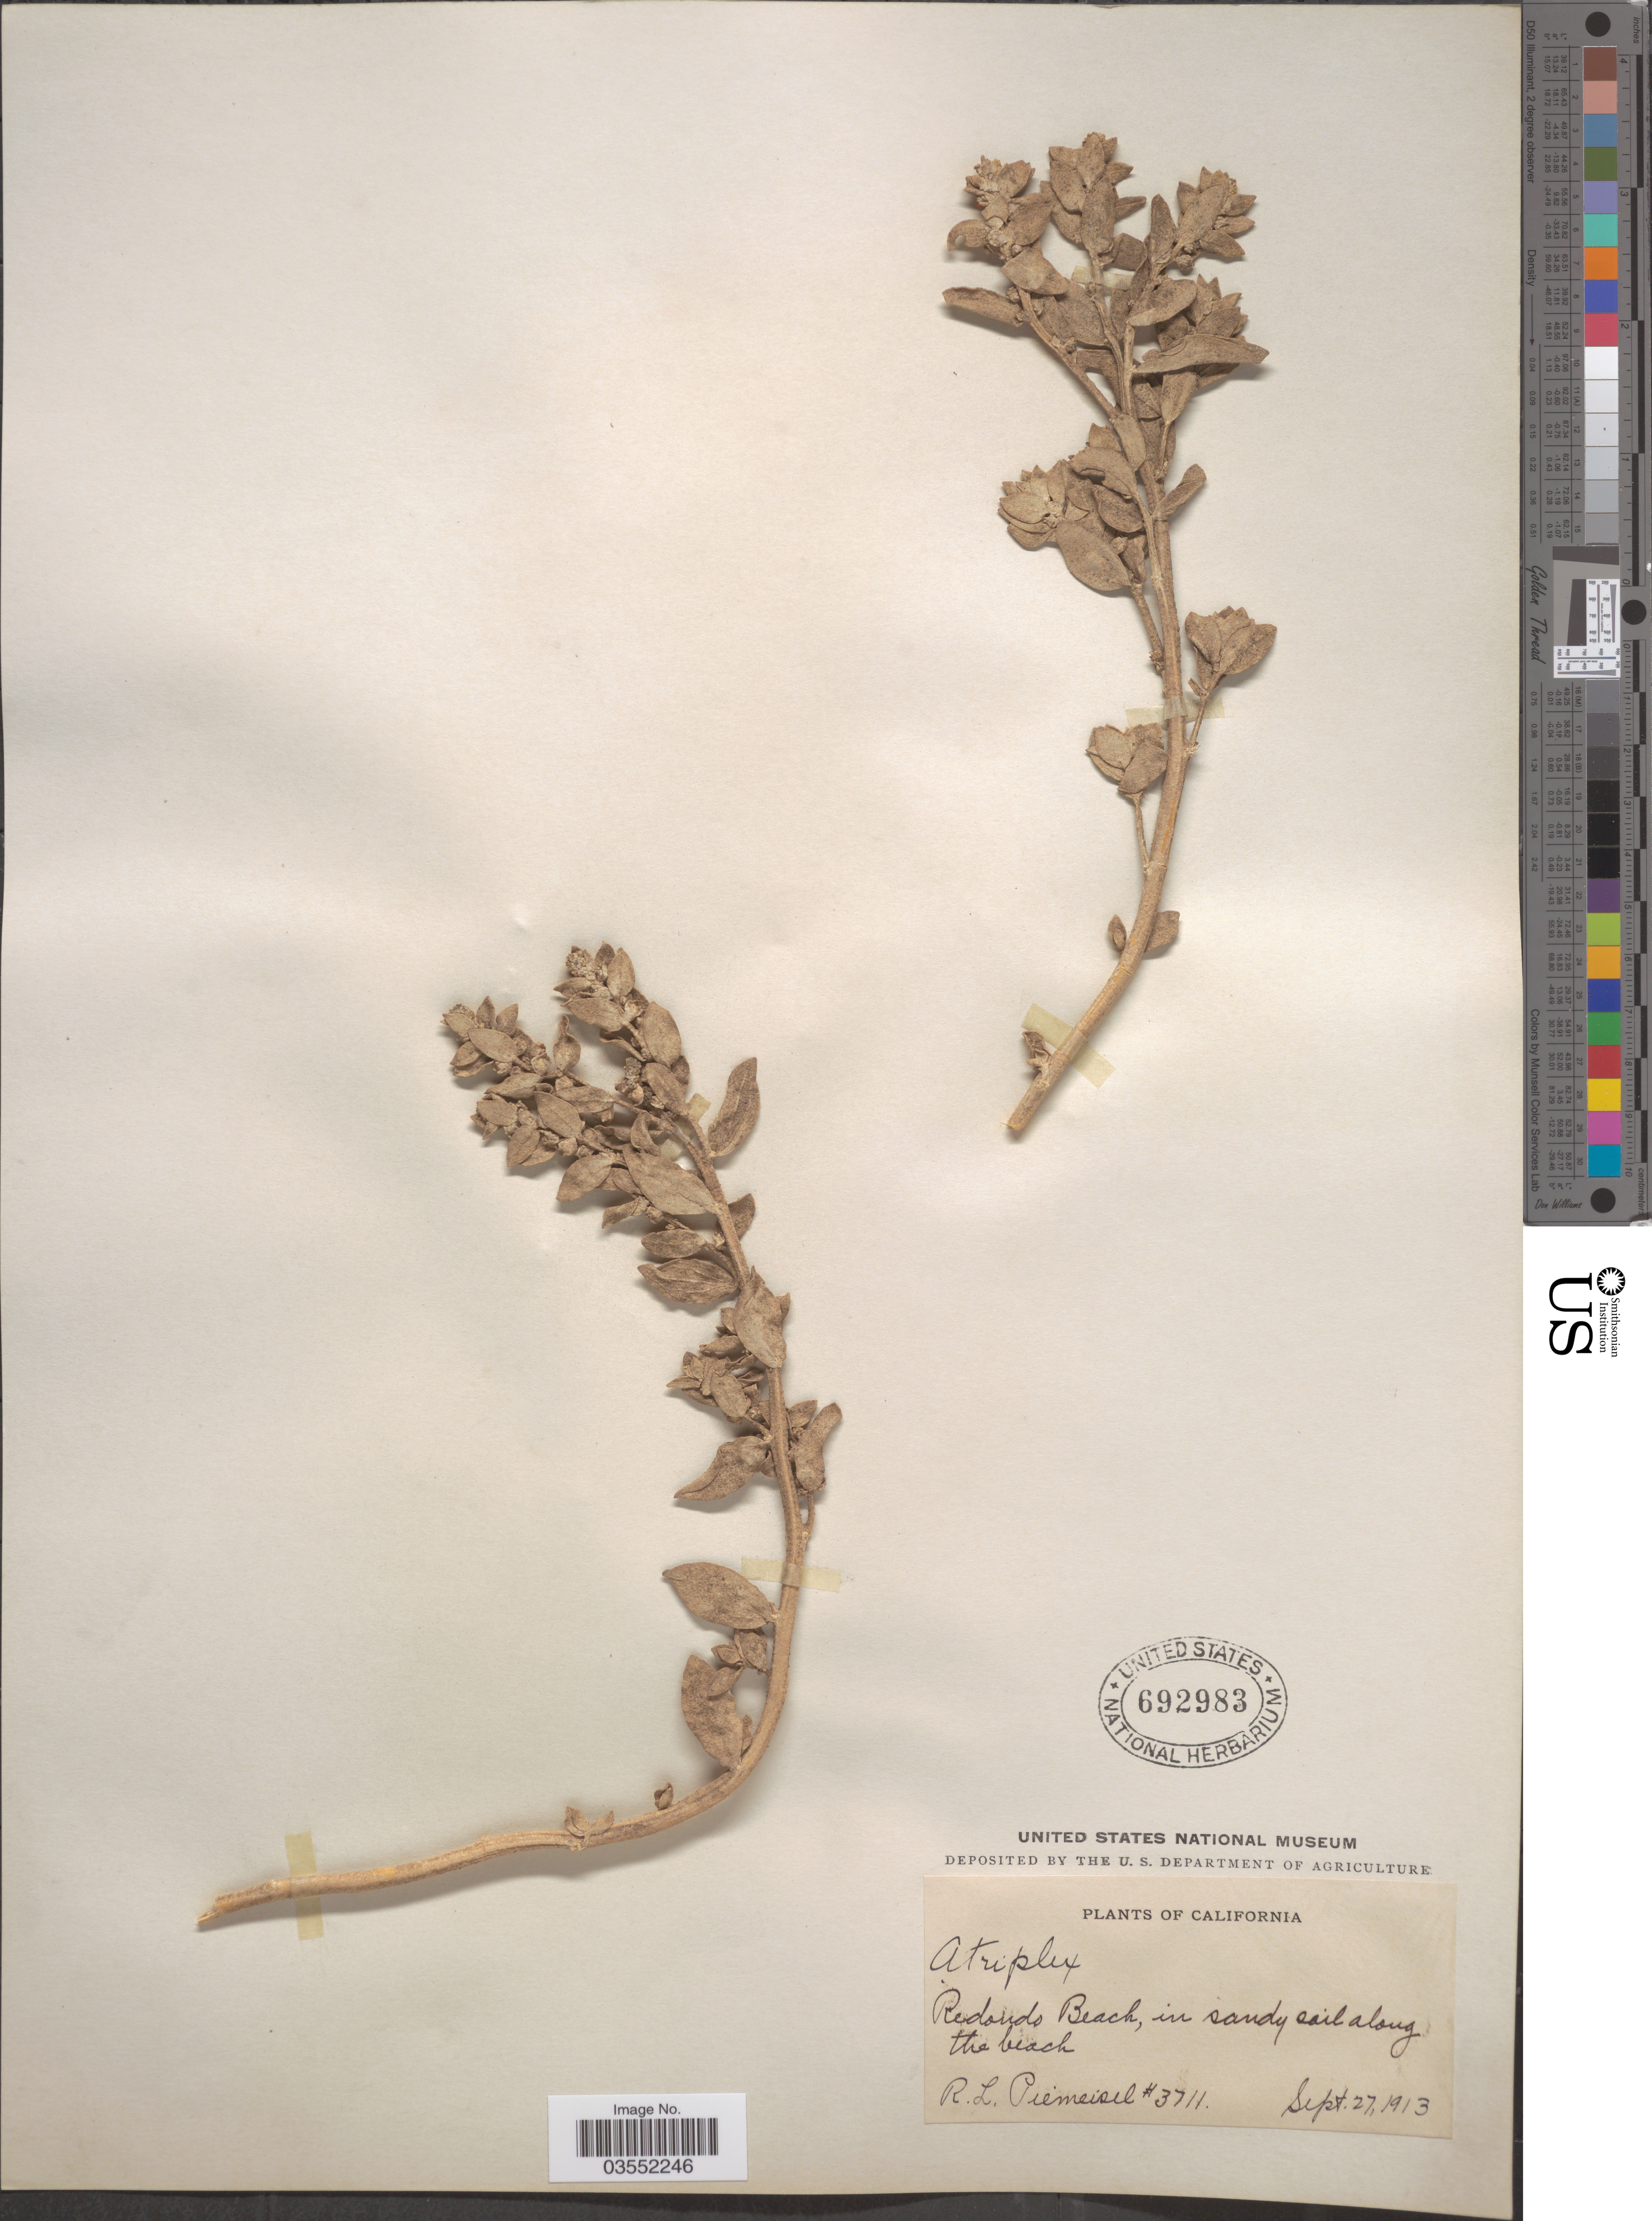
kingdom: Plantae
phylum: Tracheophyta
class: Magnoliopsida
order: Caryophyllales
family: Amaranthaceae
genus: Atriplex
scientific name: Atriplex leucophylla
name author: (Moq.) D. Dietr.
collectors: R. L. Piemeisel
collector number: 3711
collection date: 1913-09-27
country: United States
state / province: California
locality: Redondo Beach, in sandy soil along the beach.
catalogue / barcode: US 692983